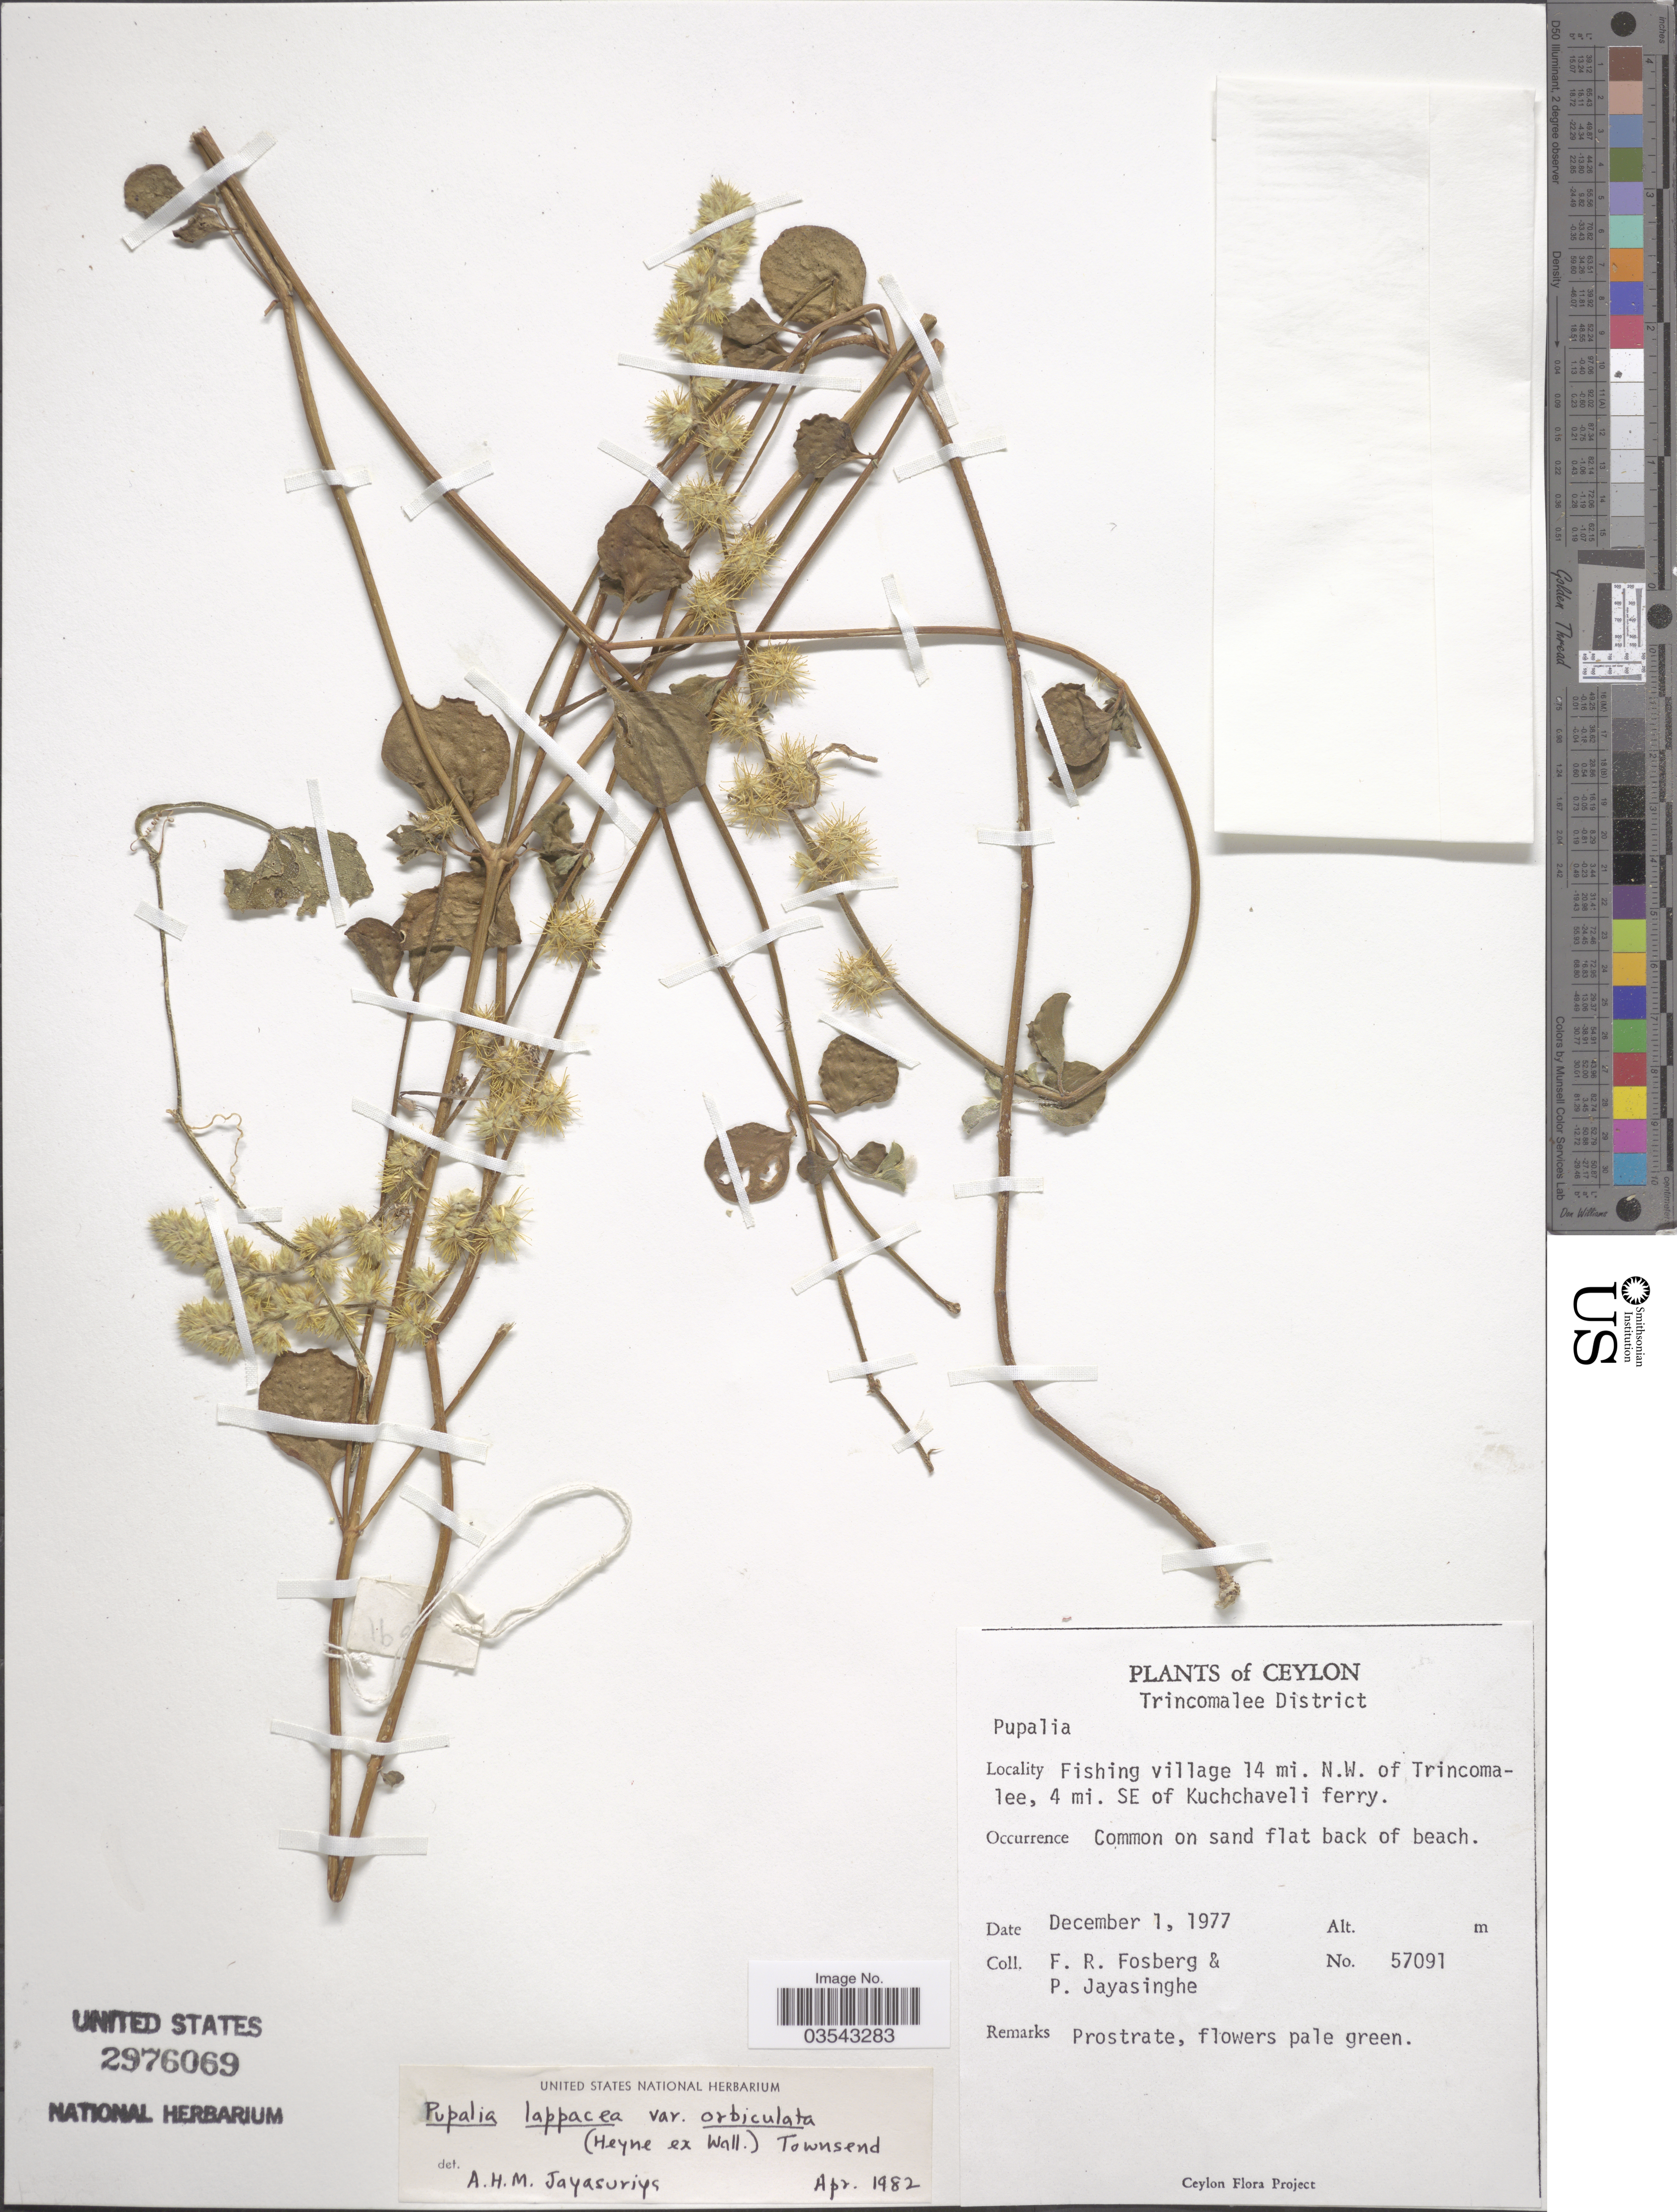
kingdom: Plantae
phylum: Tracheophyta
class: Magnoliopsida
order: Caryophyllales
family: Amaranthaceae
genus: Pupalia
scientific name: Pupalia lappacea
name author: (L.) A. Juss.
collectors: F. R. Fosberg & P. Jayasinghe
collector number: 57091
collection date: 1977-12-01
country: Sri Lanka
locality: Ceylon. Trincomalee District. Fishing village 14 mi. N.W. of Trincomalee, 4 mi. SE of Kuchchaveli ferry.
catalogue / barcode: US 2976069